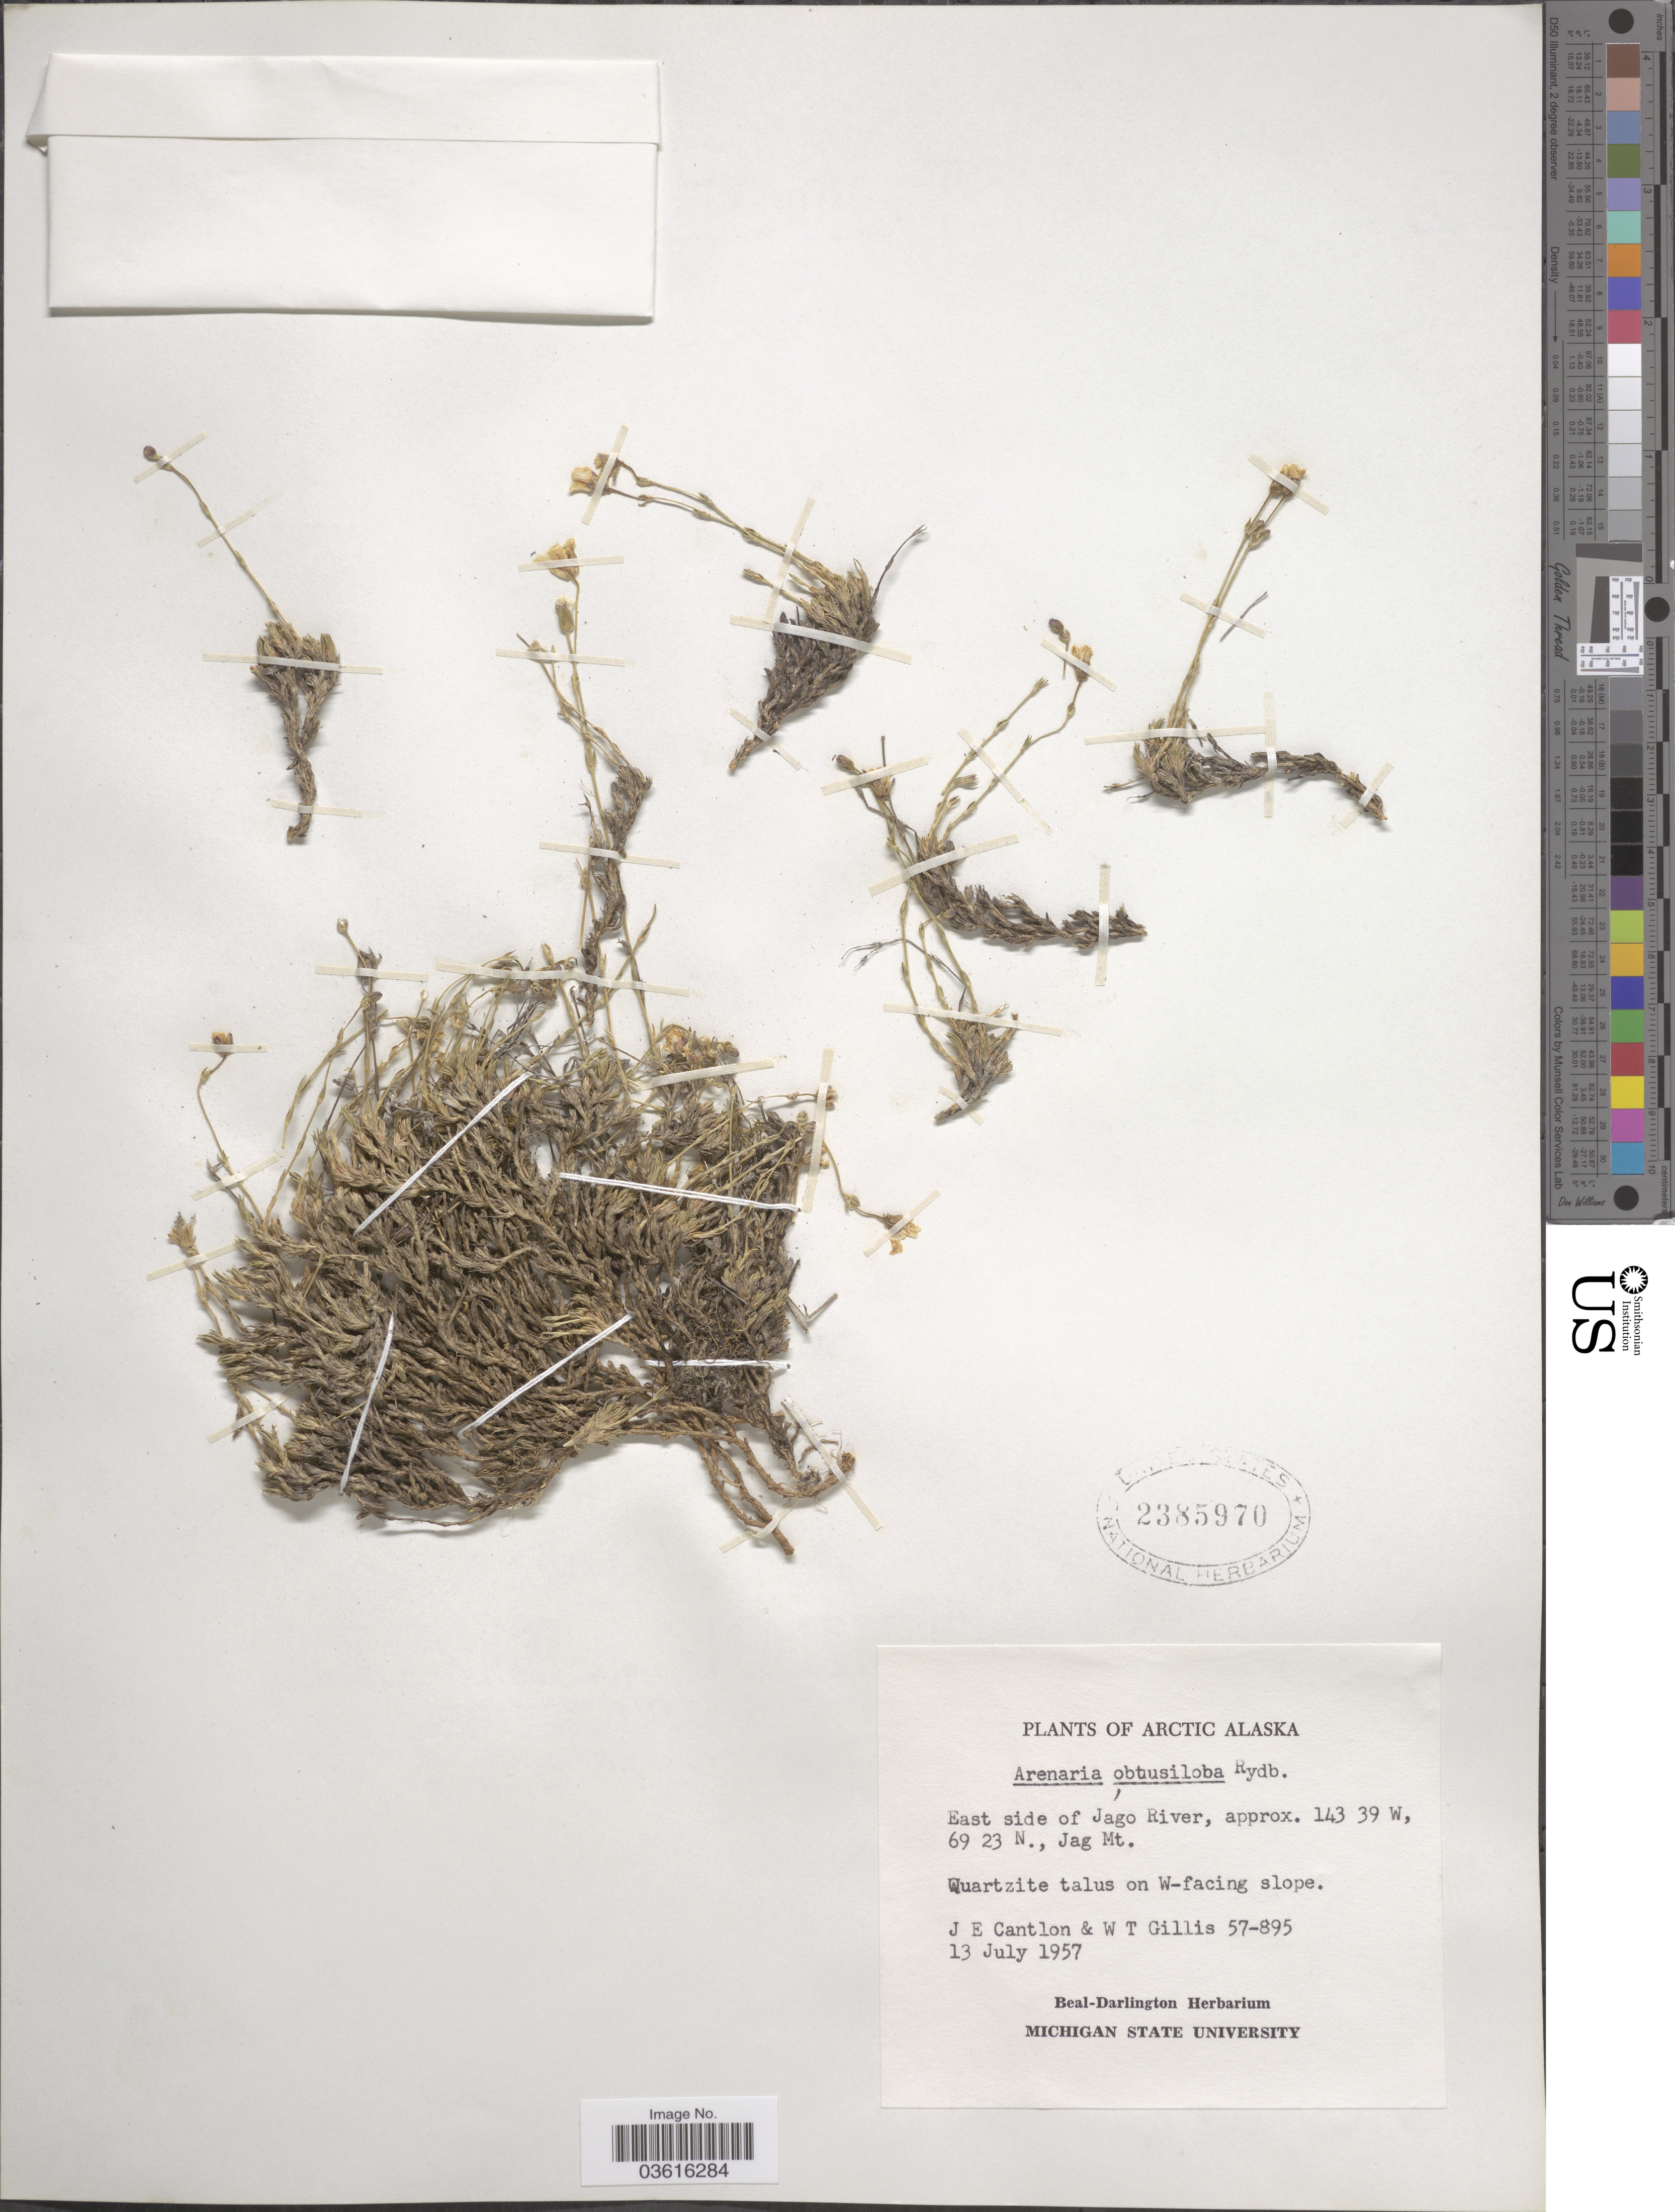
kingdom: Plantae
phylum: Tracheophyta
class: Magnoliopsida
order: Caryophyllales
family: Caryophyllaceae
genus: Cherleria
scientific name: Cherleria yukonensis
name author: (Hultén) A.J. Moore & Dillenb.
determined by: Strong, Mark T., (BOT), Smithsonian Institution - National Museum of Natural History (UNITED STATES)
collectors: J. Cantlon & W. T. Gillis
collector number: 57-895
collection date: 1957-07-13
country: United States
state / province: Alaska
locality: Arctic Alaska. East side of Jago River. Quartzite talus on W-facing slope.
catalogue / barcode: US 2385970